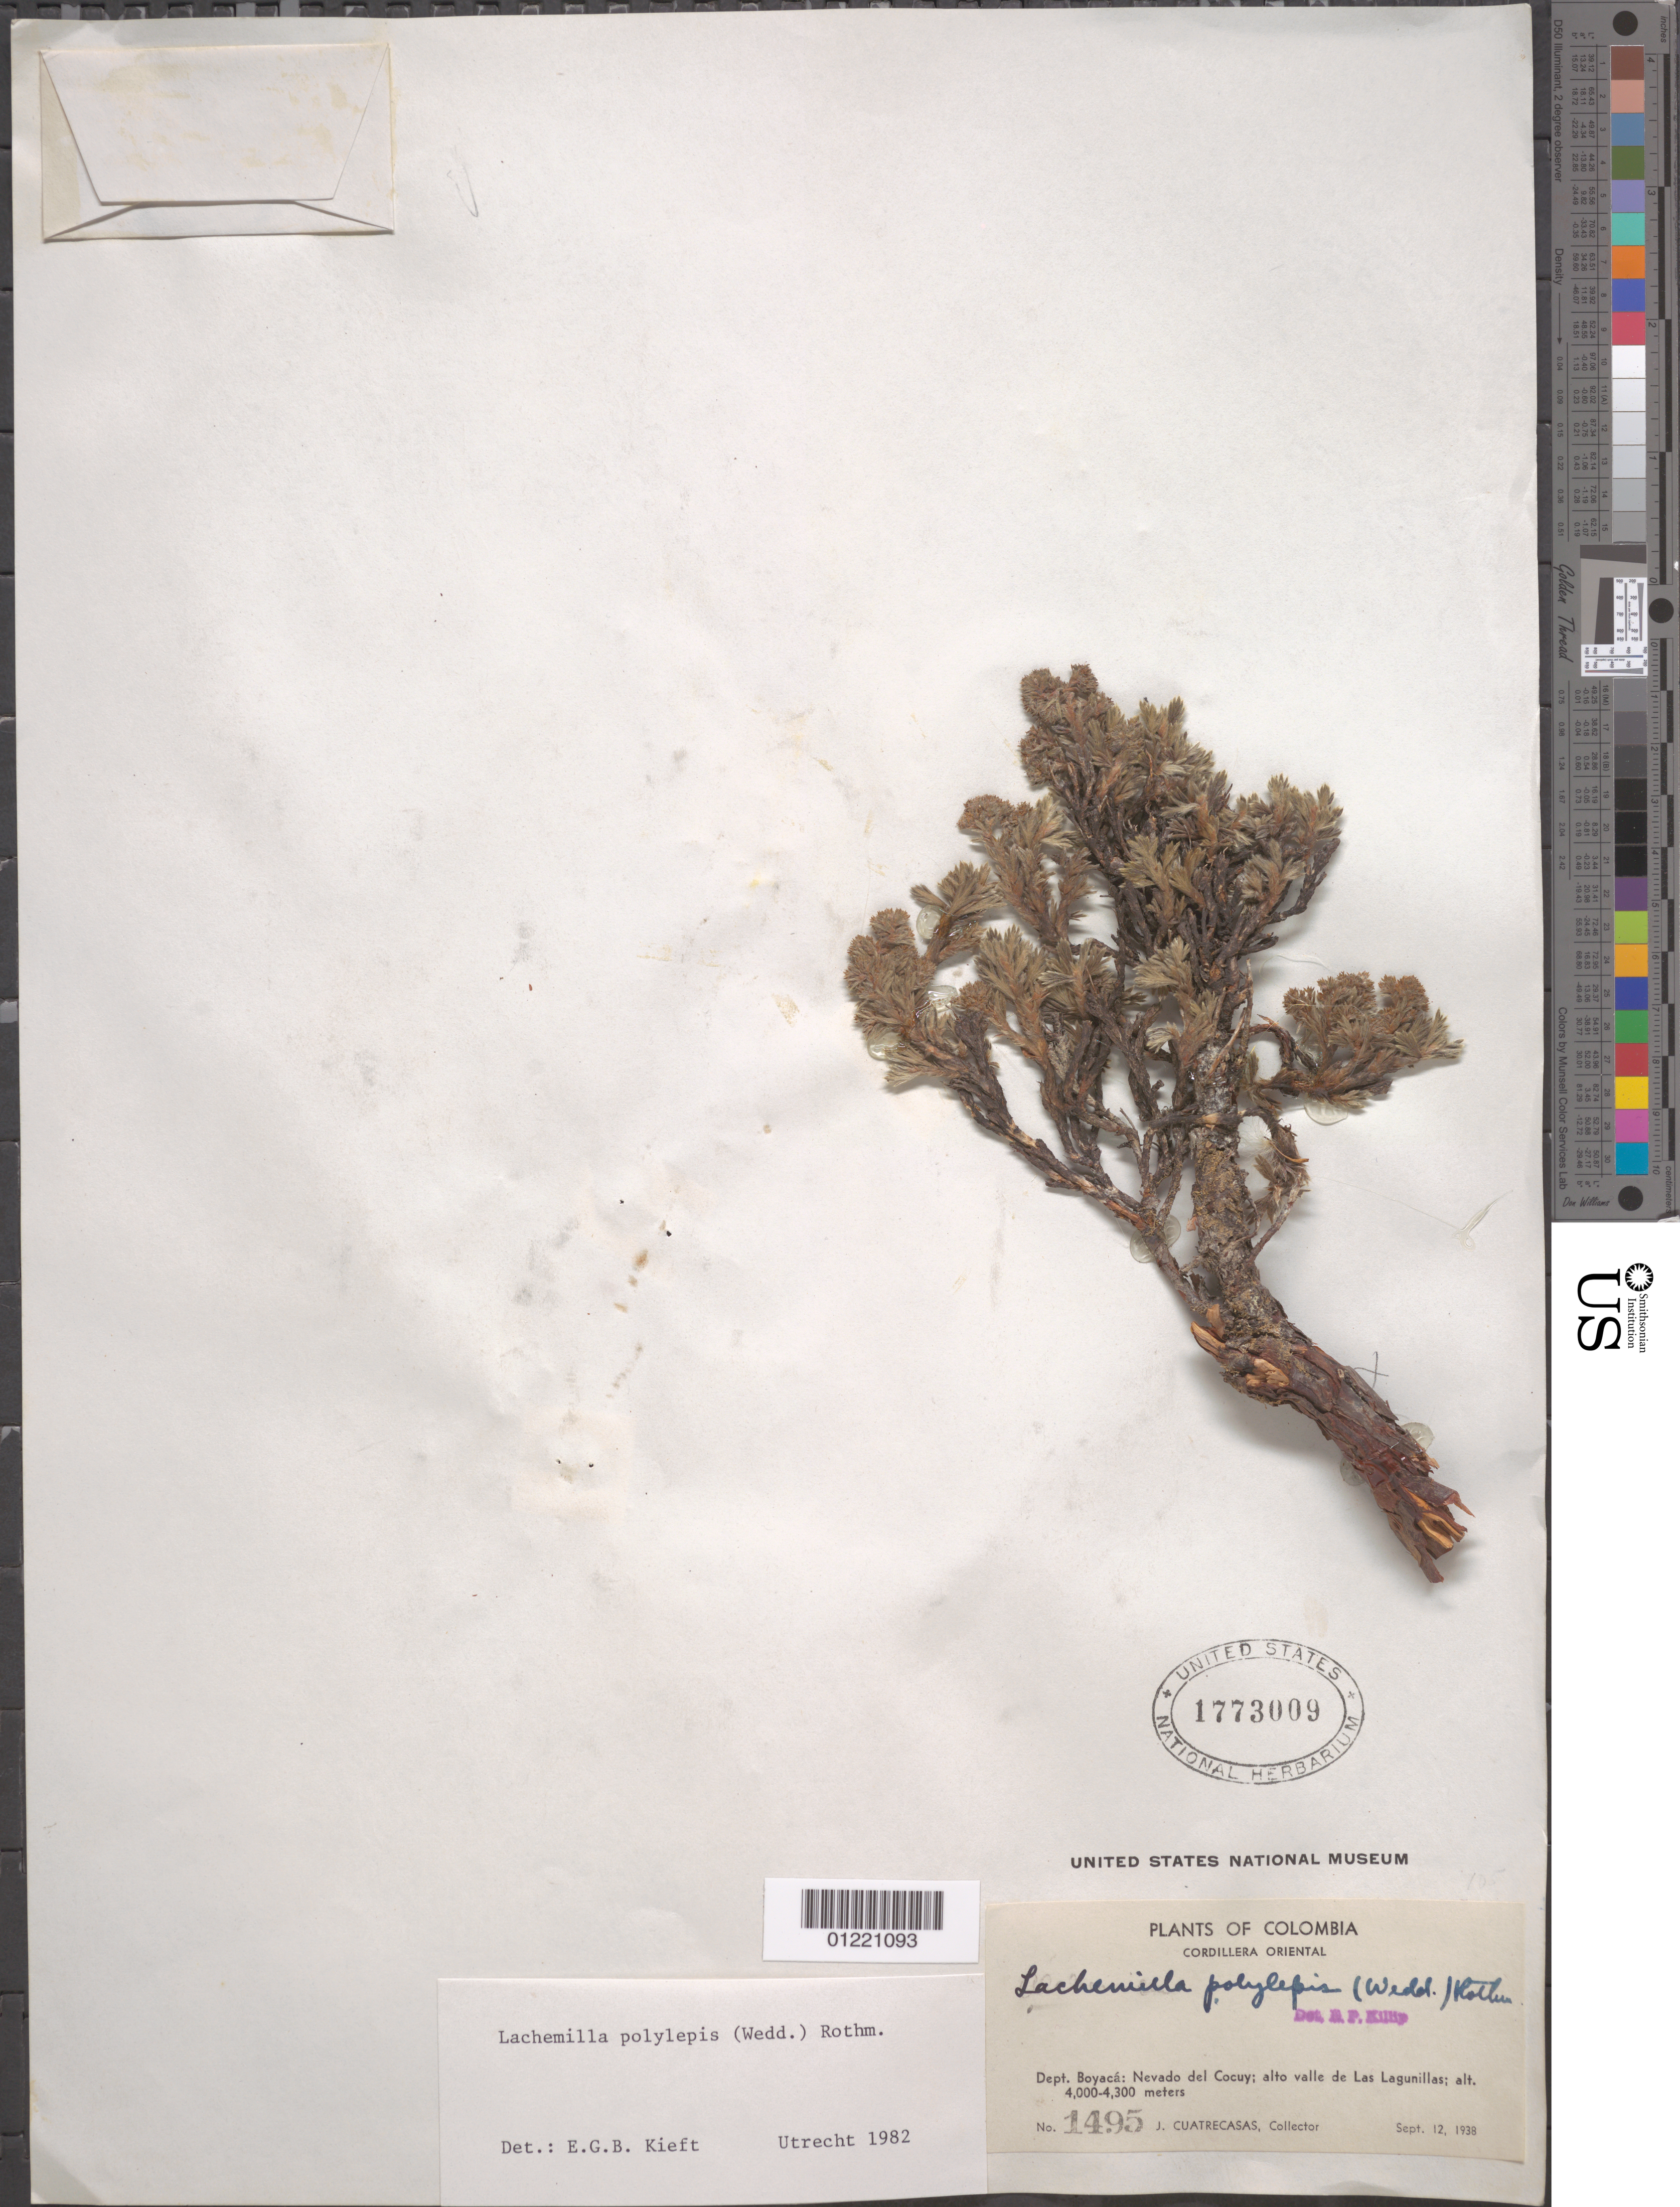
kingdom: Plantae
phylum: Tracheophyta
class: Magnoliopsida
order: Rosales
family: Rosaceae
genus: Lachemilla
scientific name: Lachemilla polylepis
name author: (Wedd.) Rothm.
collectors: J. Cuatrecasas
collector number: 1495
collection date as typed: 12 Sep 1938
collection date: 1938-09-12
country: Colombia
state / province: Boyacá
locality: Nevada del Cocuy, alto valle de Las Lagunillas.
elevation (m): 4000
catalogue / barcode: US 1773009